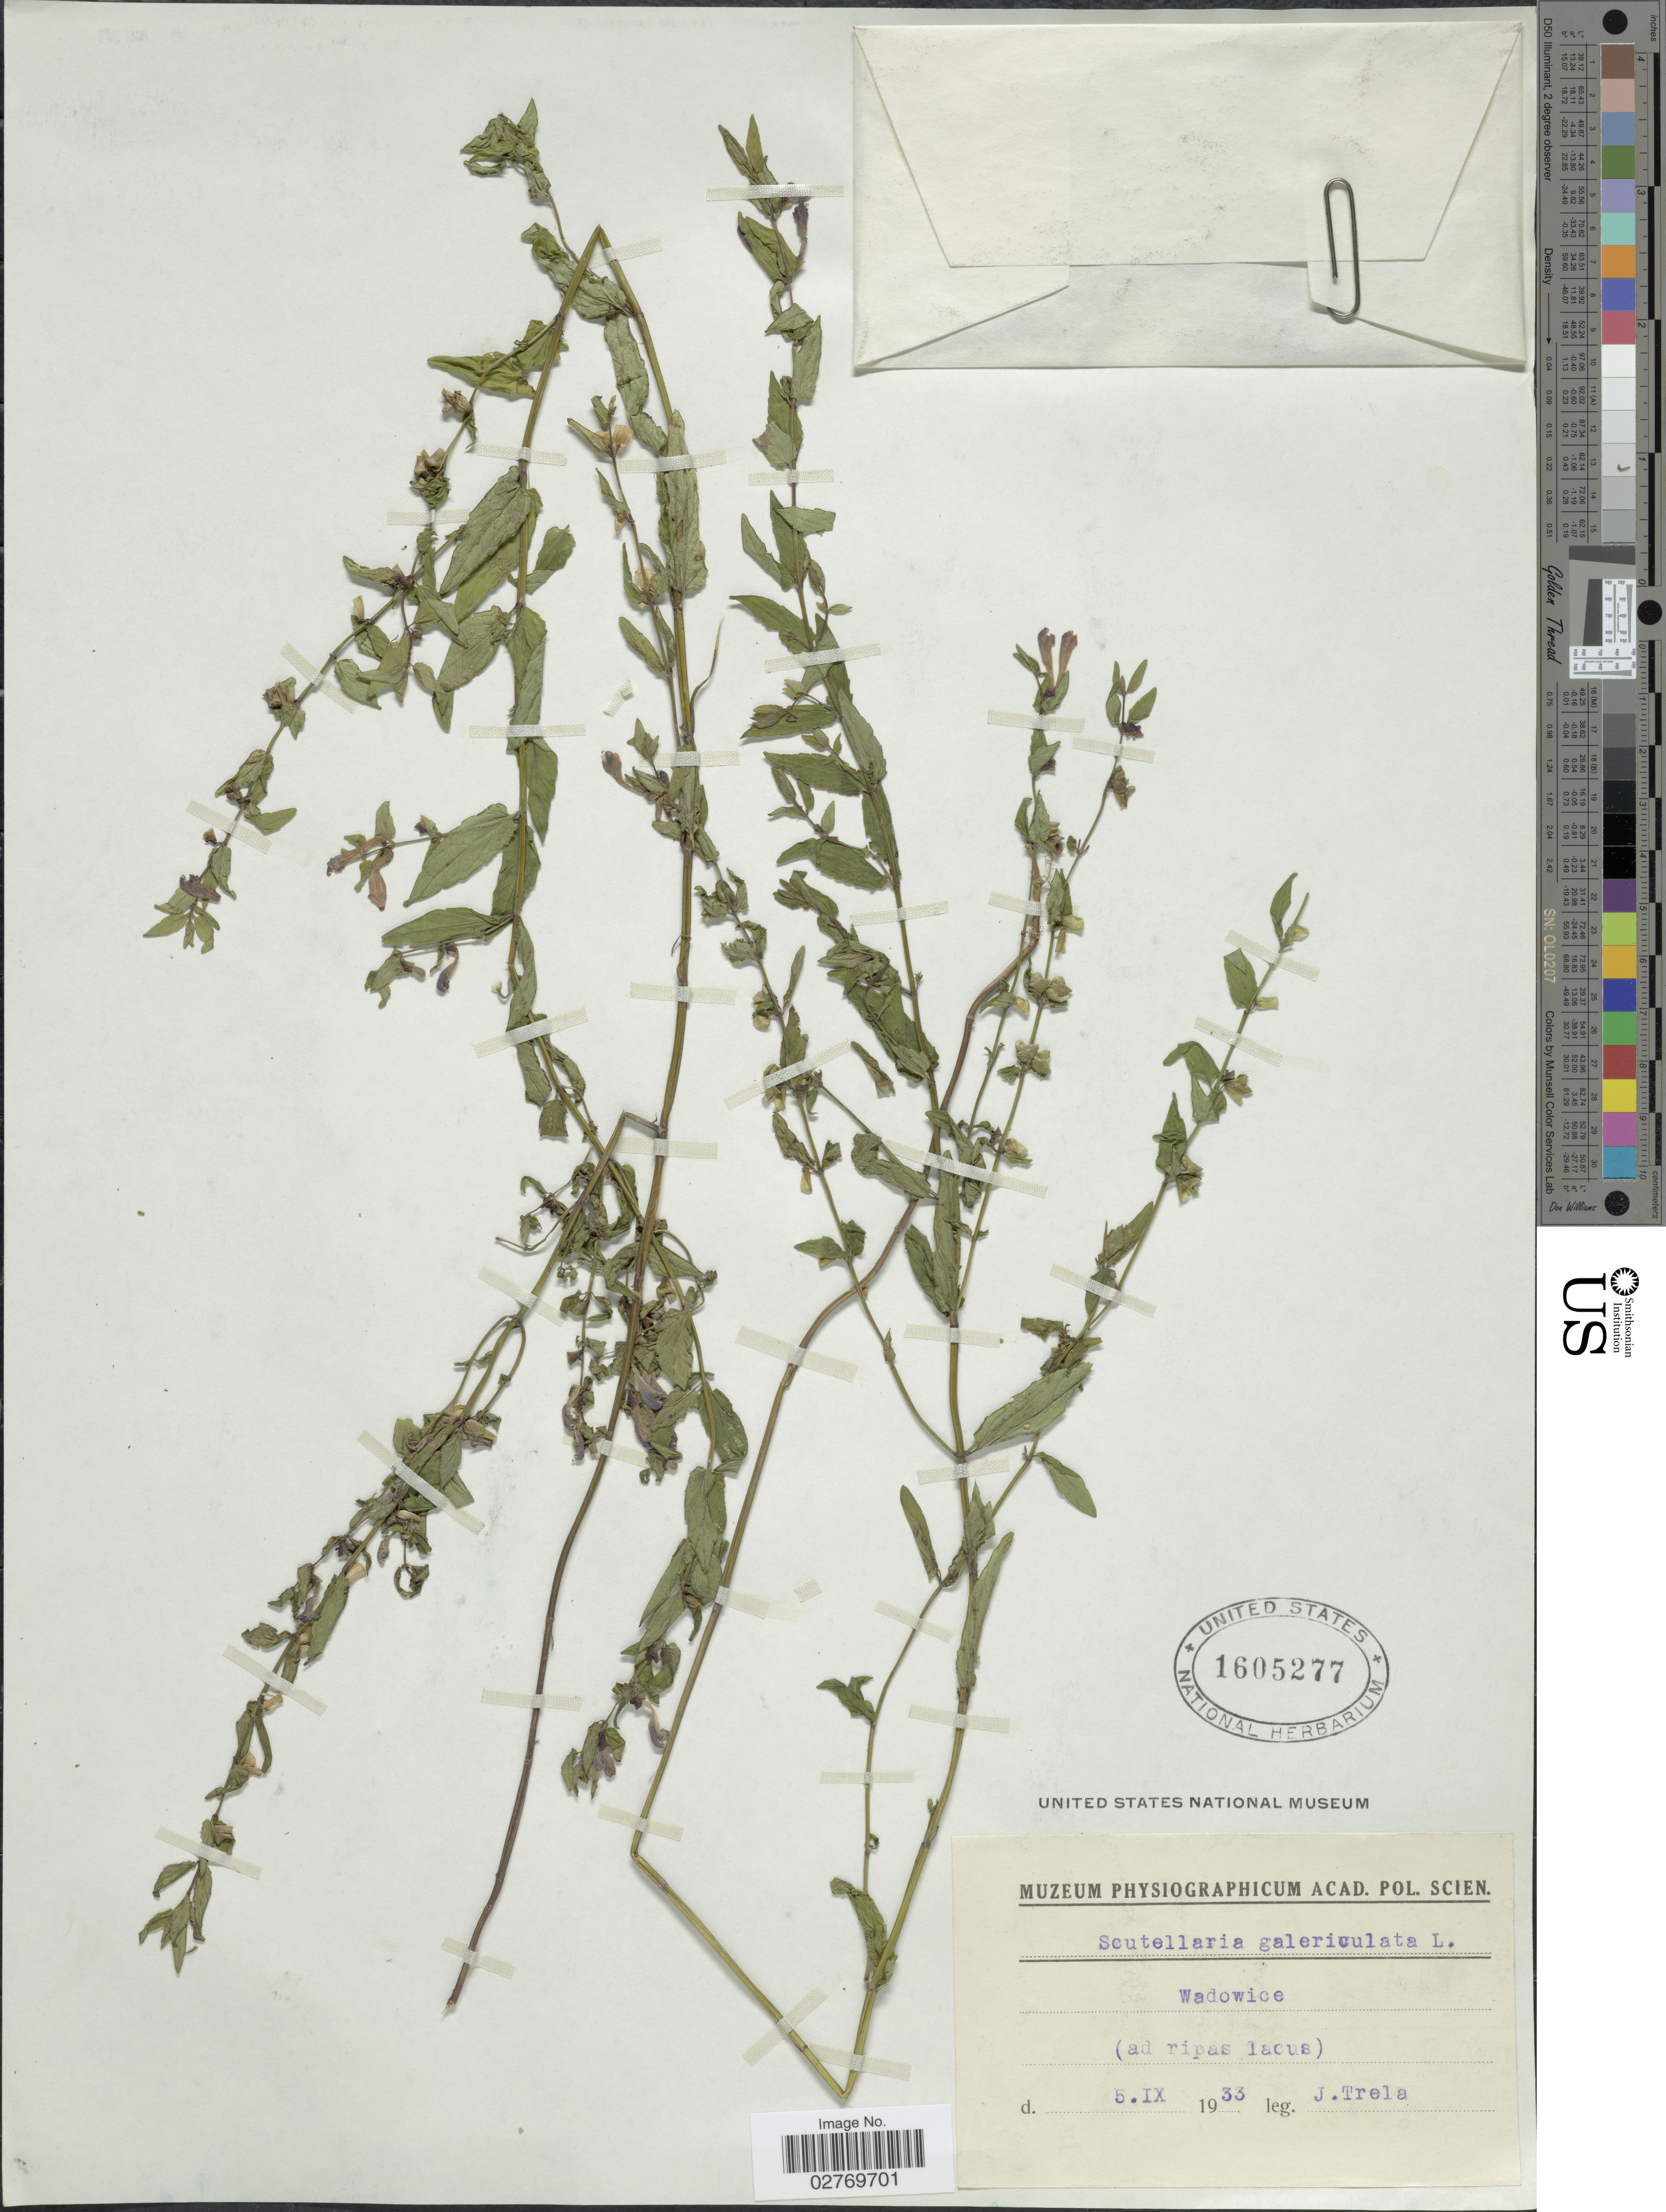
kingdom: Plantae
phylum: Tracheophyta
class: Magnoliopsida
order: Lamiales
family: Lamiaceae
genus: Scutellaria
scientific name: Scutellaria galericulata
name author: L.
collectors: J. Trela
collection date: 1933-09-05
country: Poland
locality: Wadowice (ad ripas lacus)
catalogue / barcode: US 1605277